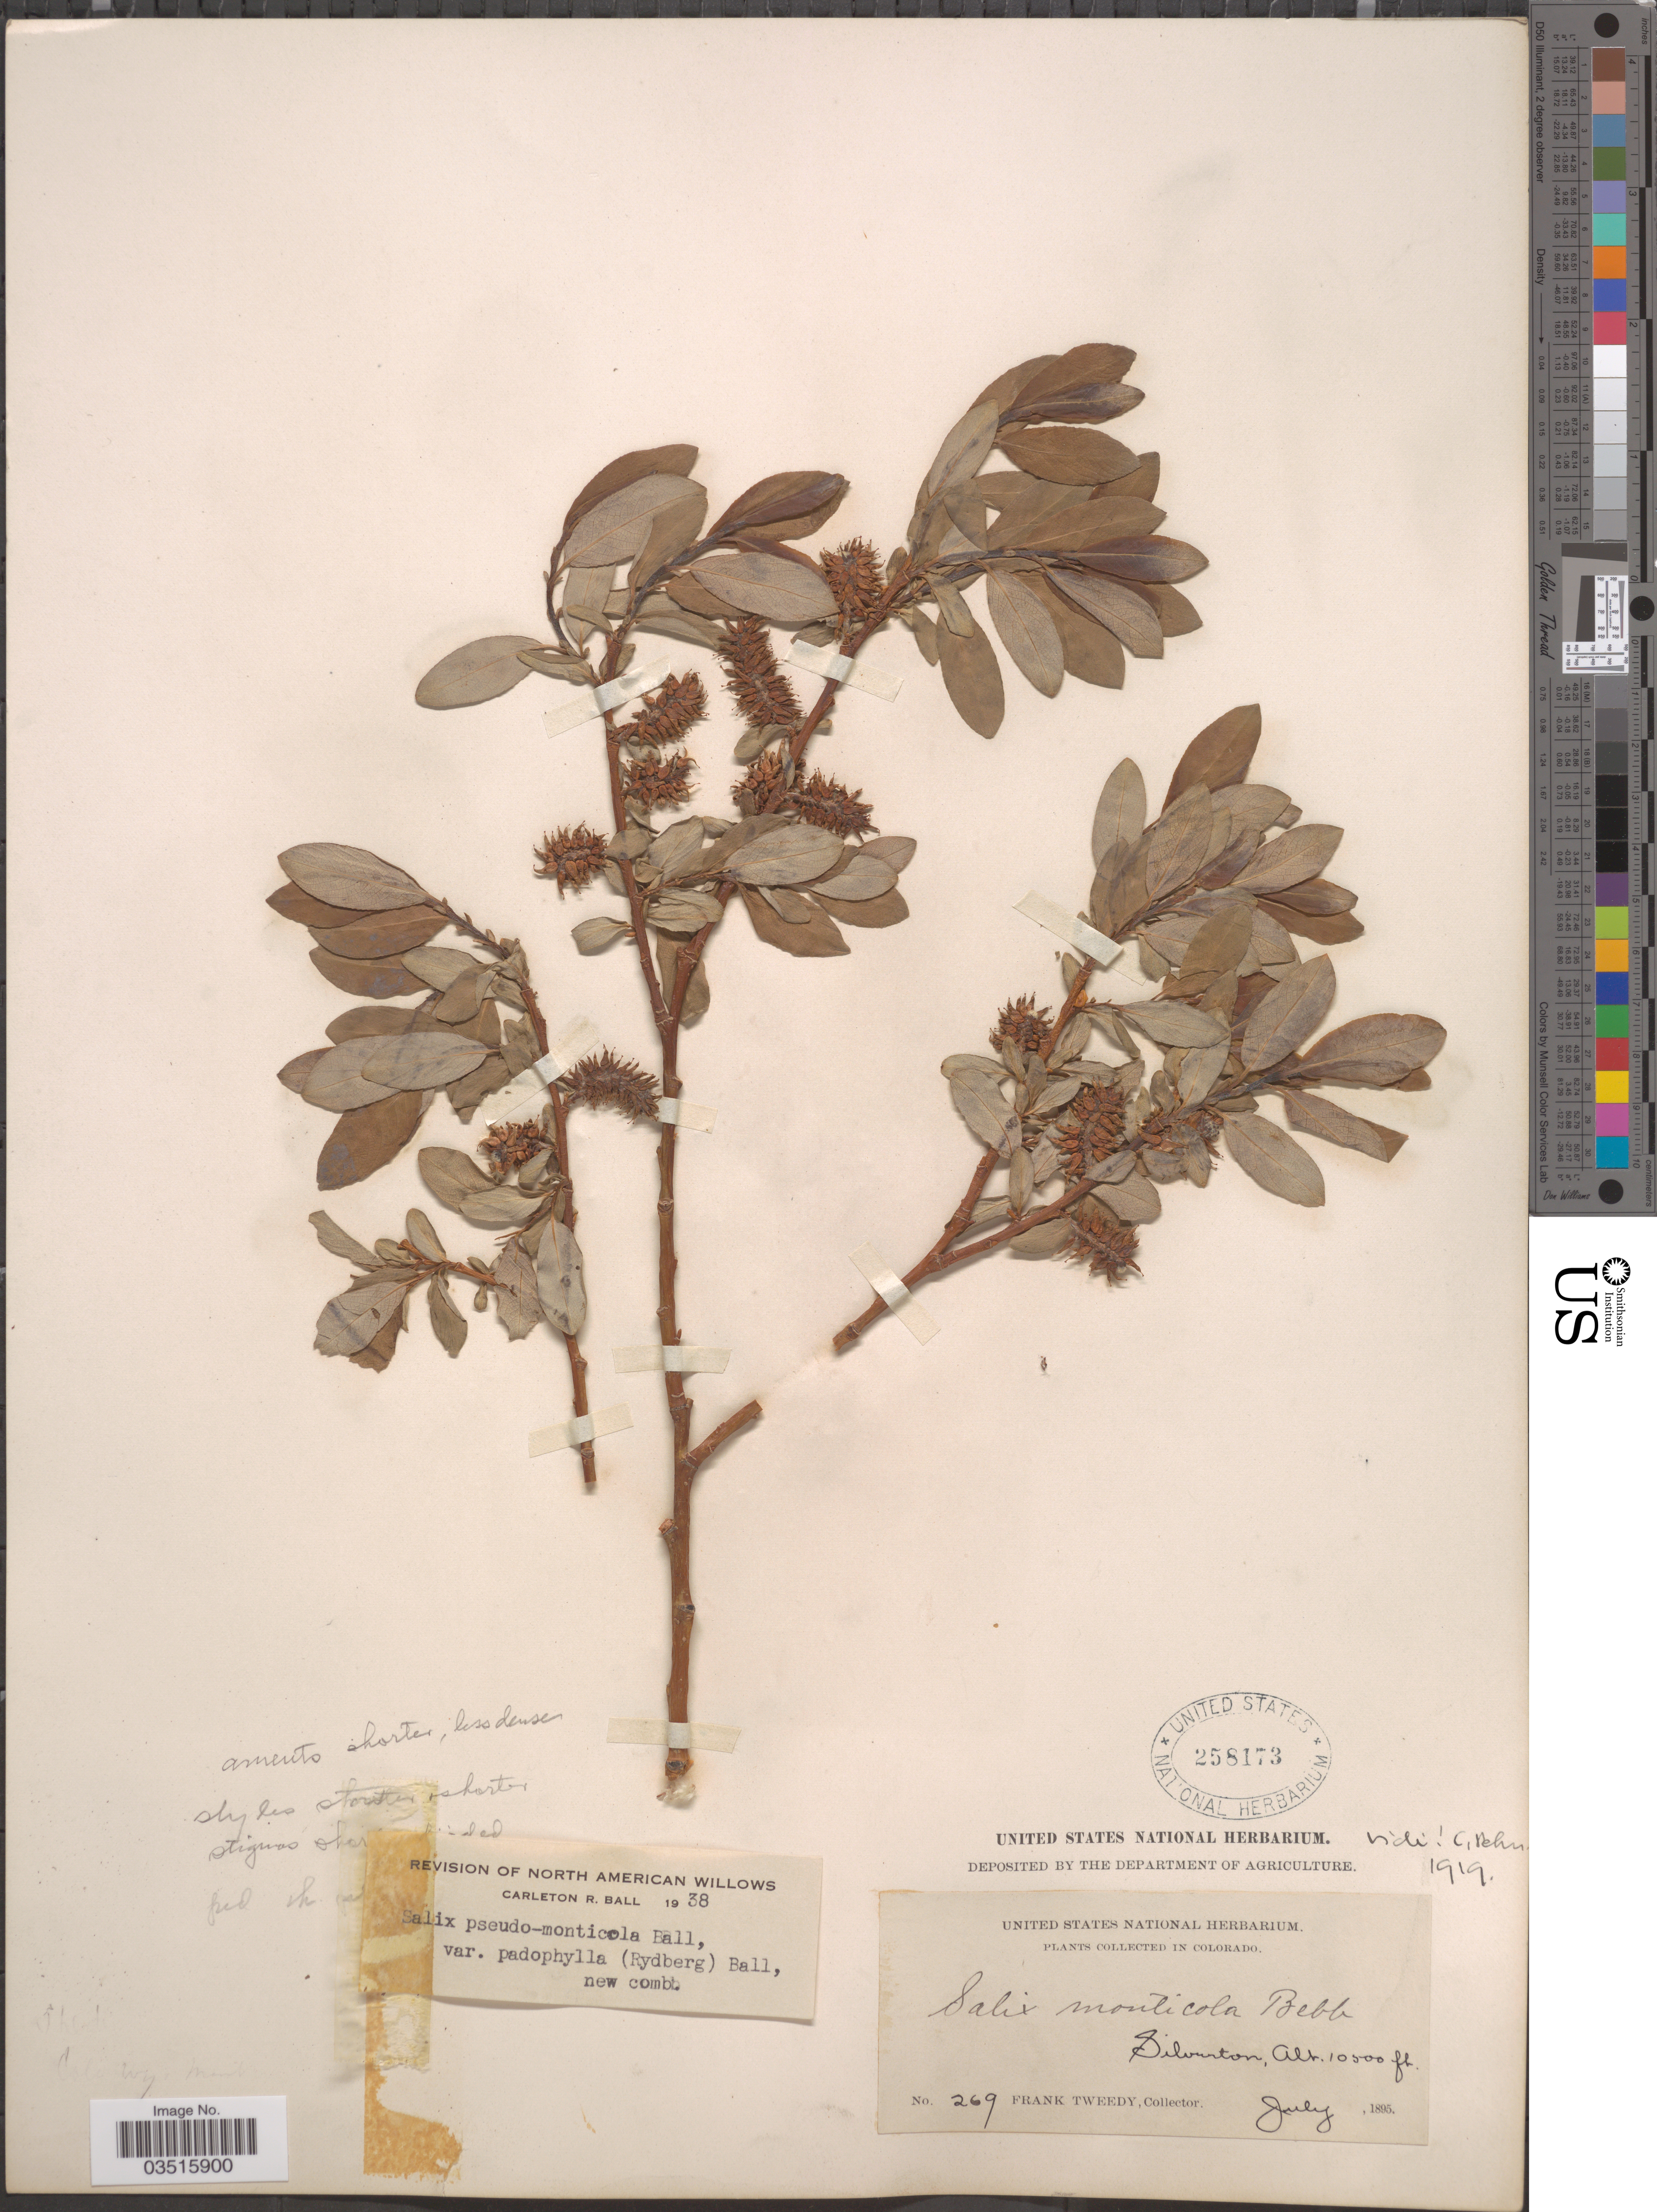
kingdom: Plantae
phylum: Tracheophyta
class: Magnoliopsida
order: Malpighiales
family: Salicaceae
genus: Salix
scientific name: Salix monticola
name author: Bebb.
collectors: F. Tweedy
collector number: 269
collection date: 1895-07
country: United States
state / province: Colorado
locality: Silverton.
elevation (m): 3200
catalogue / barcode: US 258173